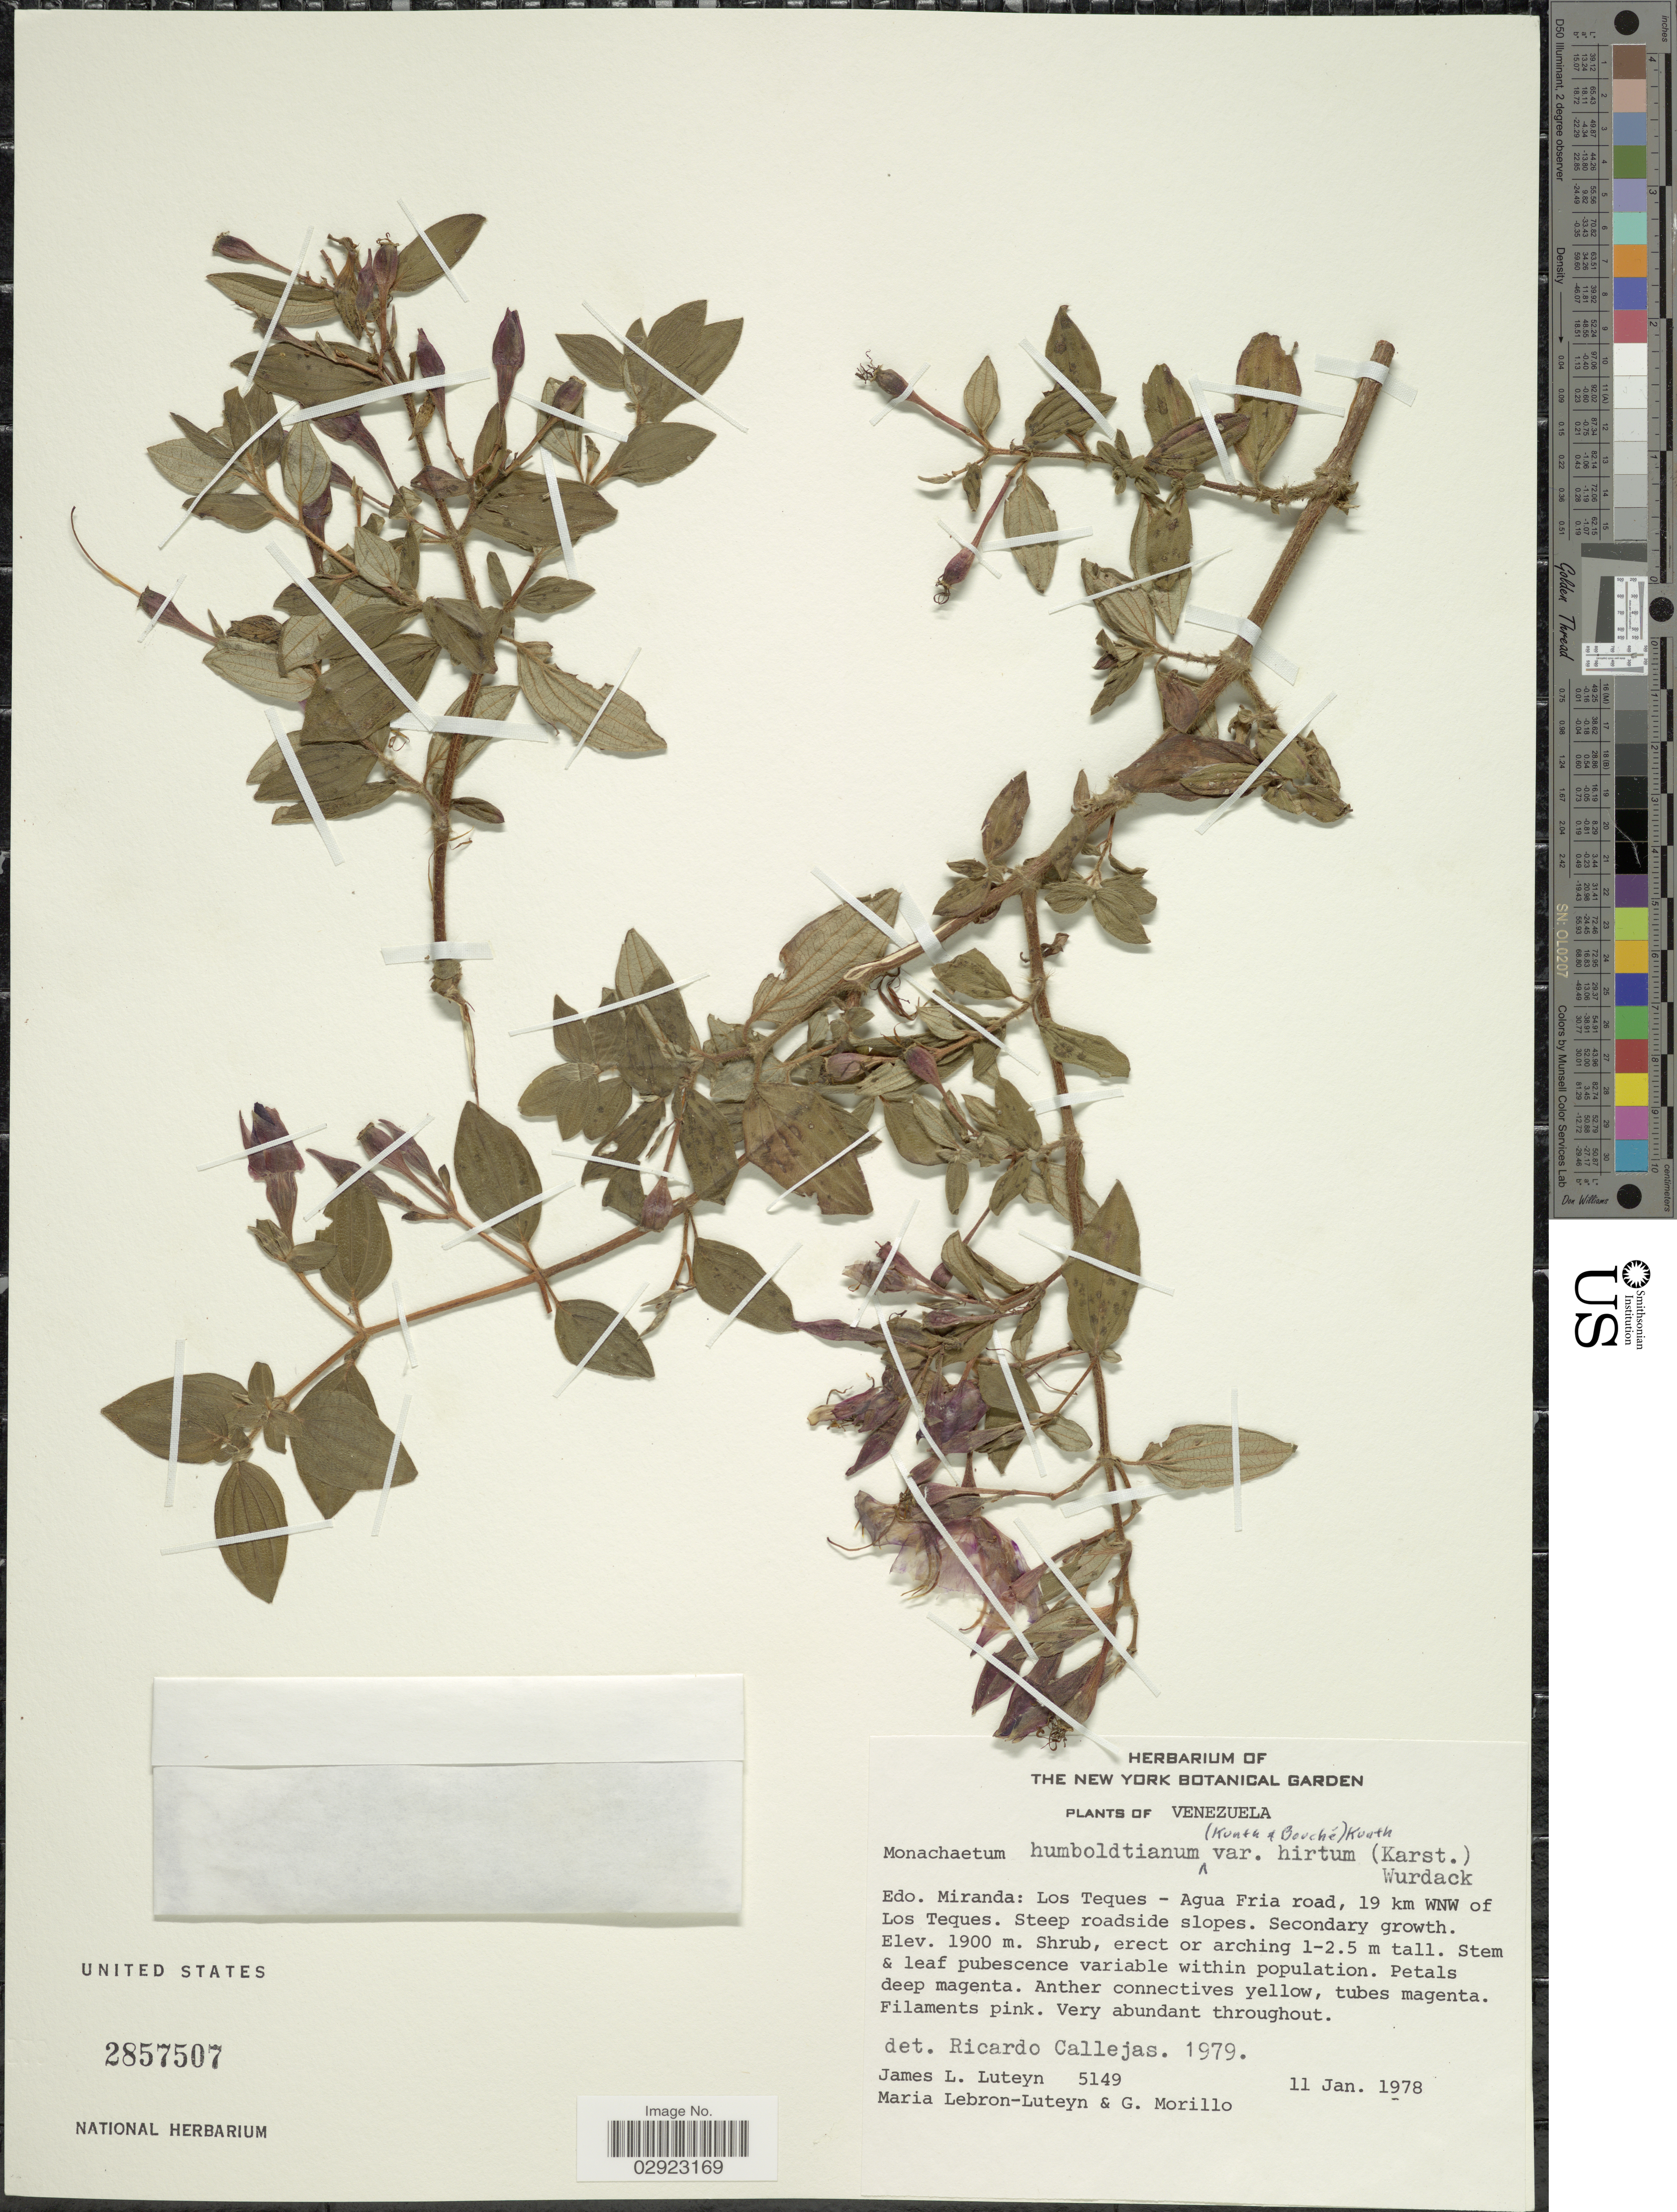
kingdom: Plantae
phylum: Tracheophyta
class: Magnoliopsida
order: Myrtales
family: Melastomataceae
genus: Monochaetum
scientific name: Monochaetum humboldtianum var. hirtum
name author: Wurdack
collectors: J. Luteyn, M. L. Lebrón-Luteyn & G. Morillo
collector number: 5149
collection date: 1978-01-11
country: Venezuela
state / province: Miranda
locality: Los Teques - Agua Fria road, 19 km WNW of Los Teques.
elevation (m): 1900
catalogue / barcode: US 2857507